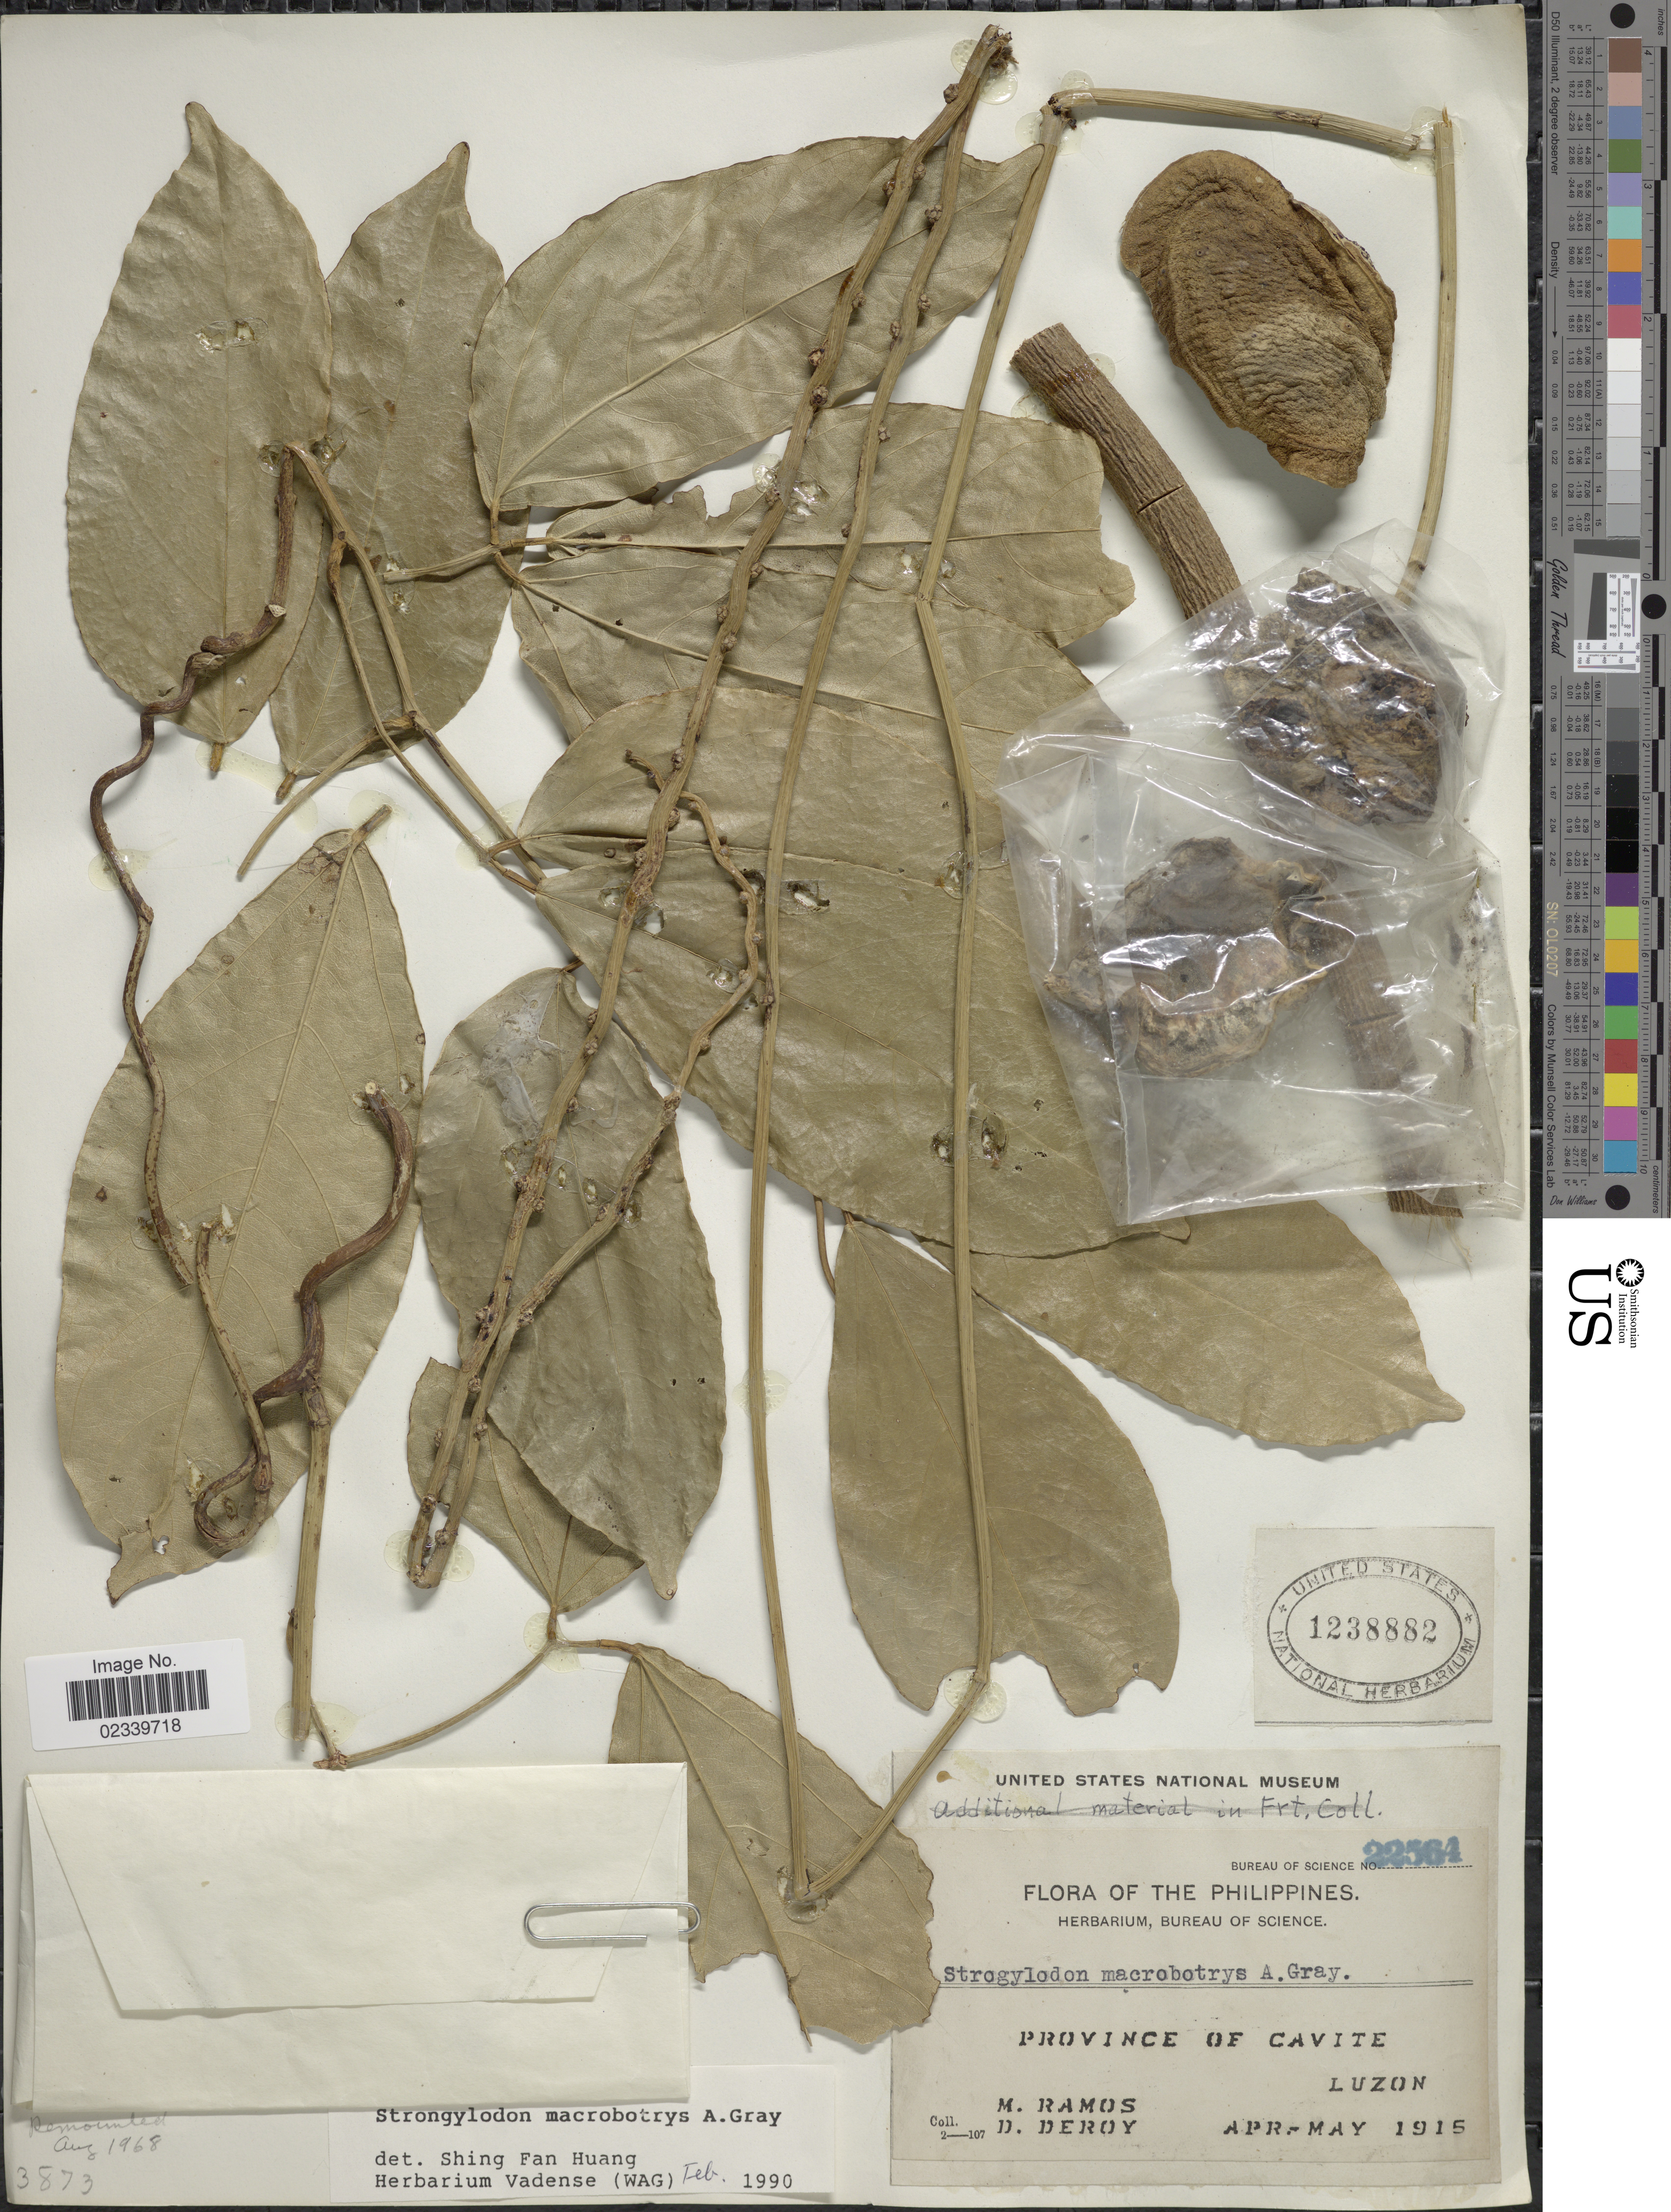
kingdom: Plantae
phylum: Tracheophyta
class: Magnoliopsida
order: Fabales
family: Fabaceae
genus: Strongylodon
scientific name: Strongylodon macrobotrys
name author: A. Gray in Wilkes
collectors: M. Ramos & D. Deroy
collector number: Bureau of Science 22564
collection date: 1915-04/1915-05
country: Philippines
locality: Province of Cavite, Luzon.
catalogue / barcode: US 1238882